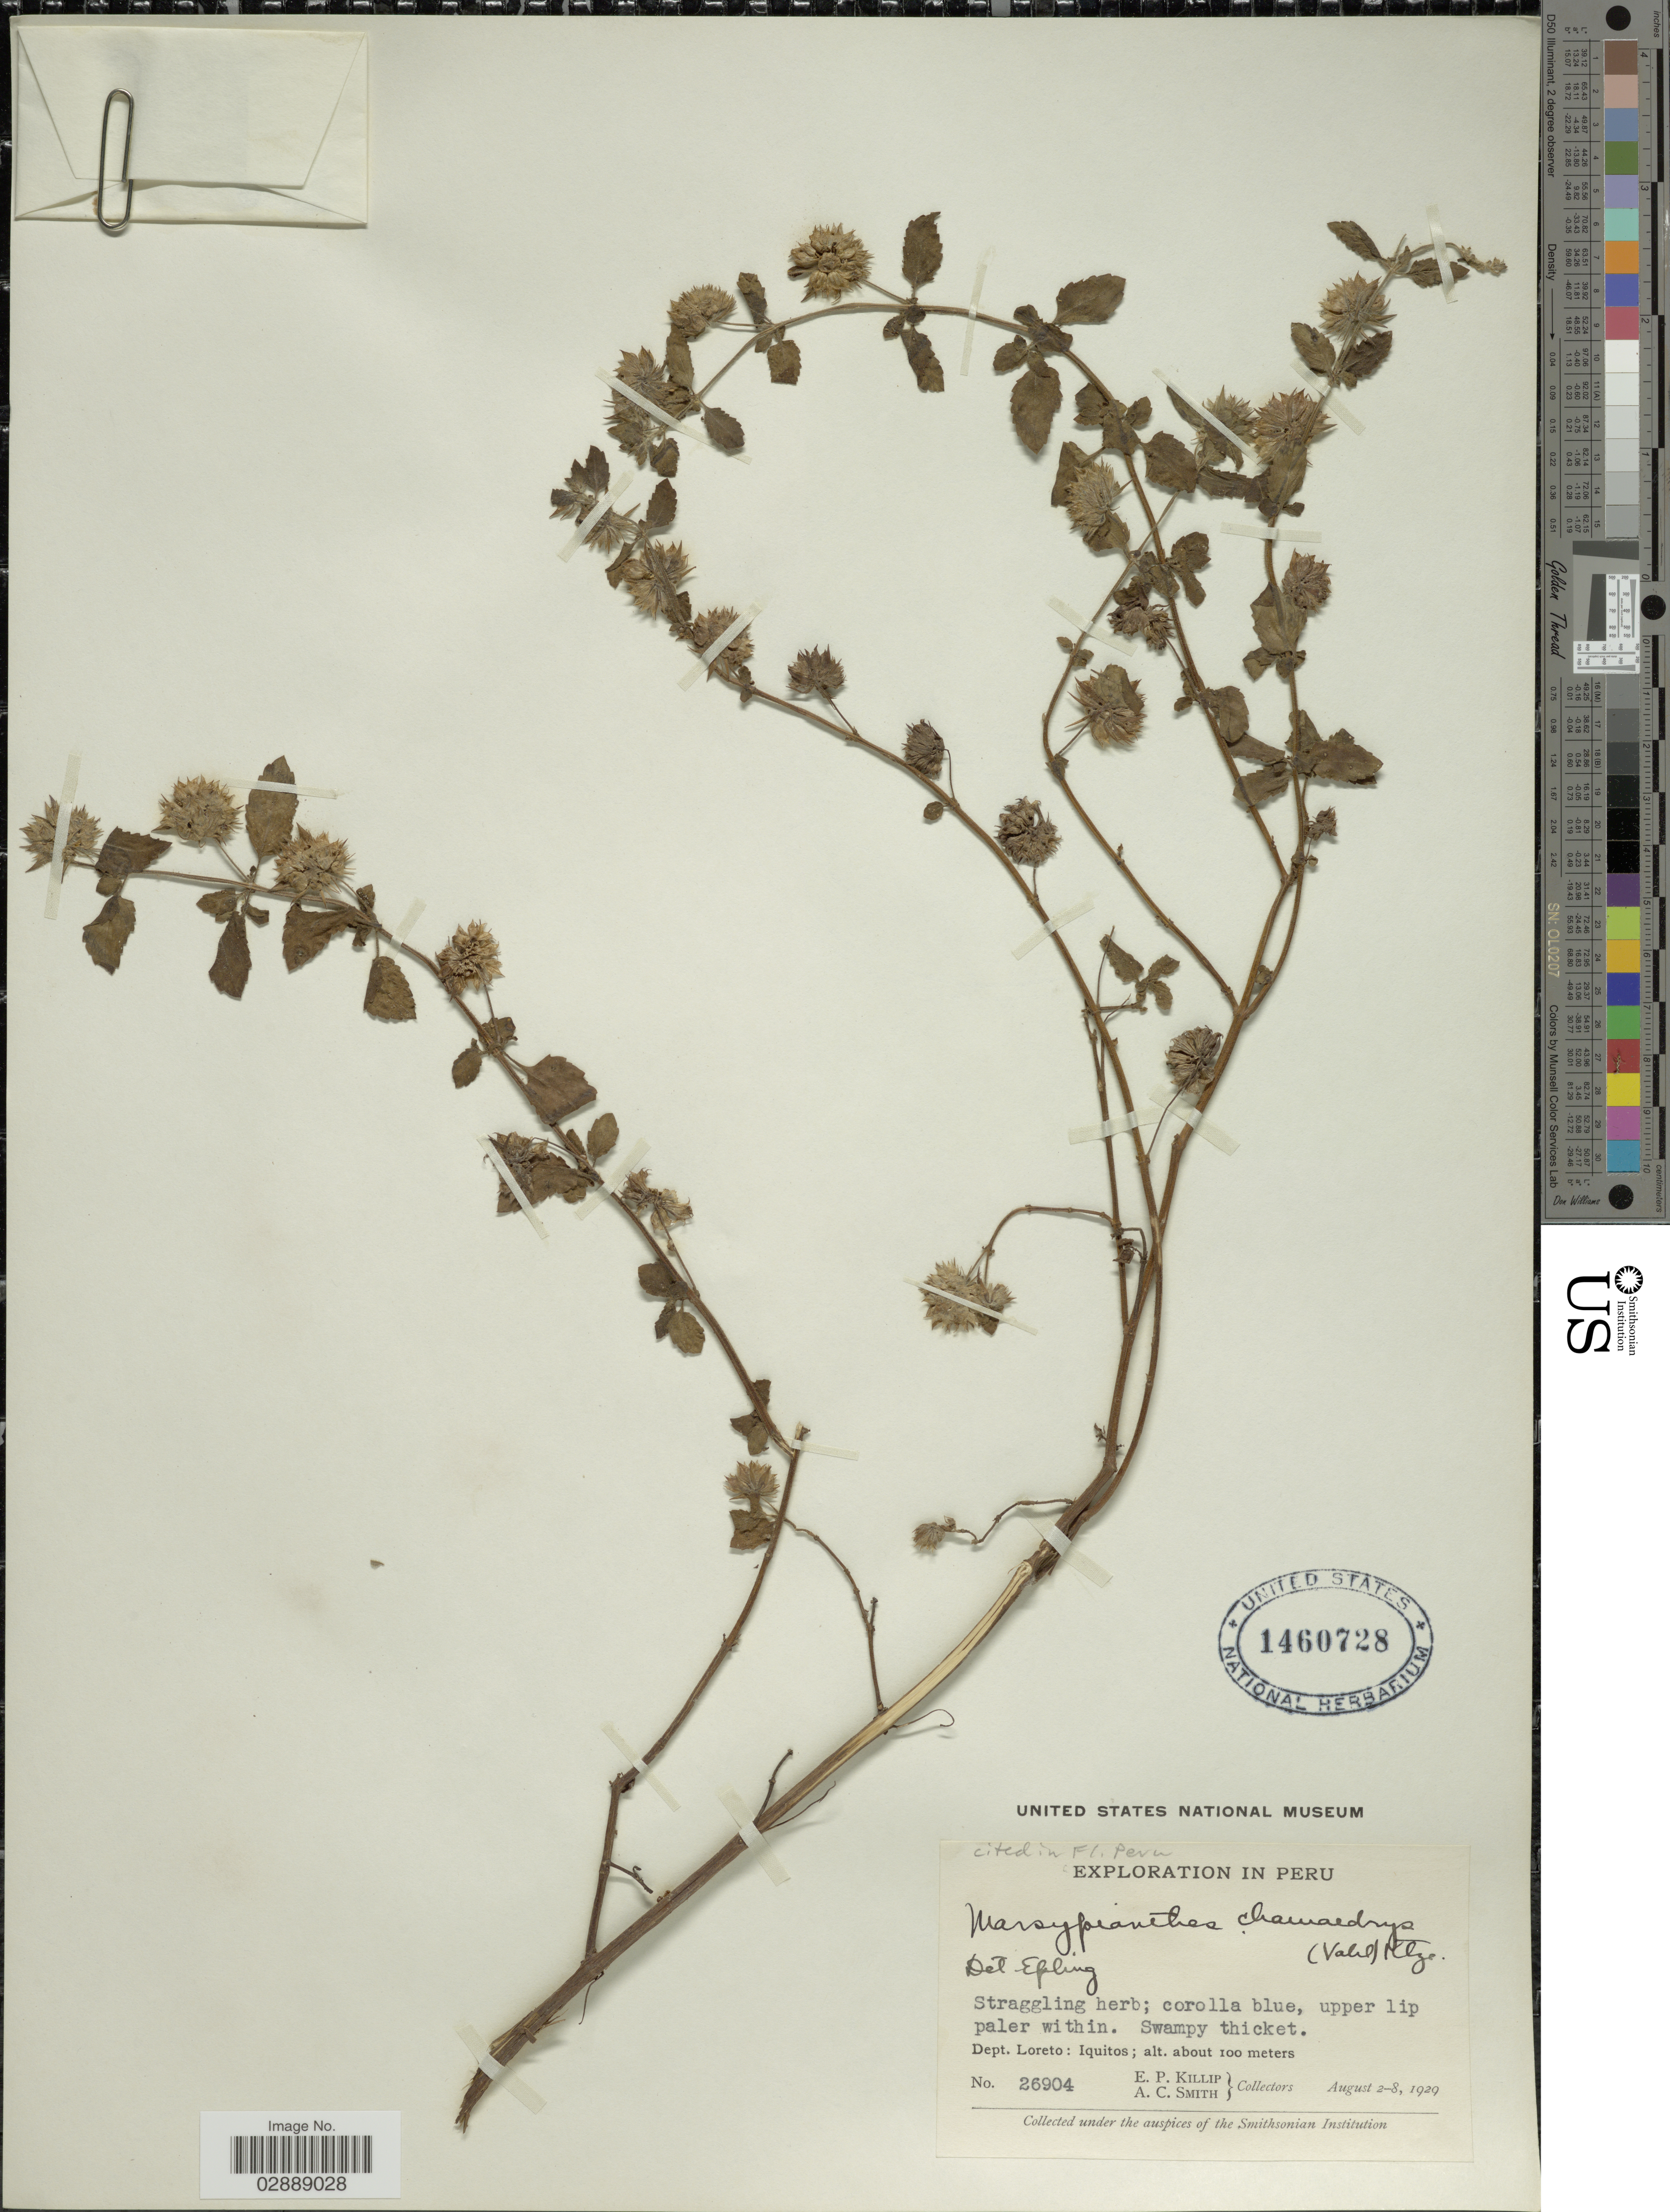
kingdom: Plantae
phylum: Tracheophyta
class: Magnoliopsida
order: Lamiales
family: Lamiaceae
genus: Marsypianthes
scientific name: Marsypianthes chamaedrys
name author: (Vahl) Kuntze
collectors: E. P. Killip & A. C. Smith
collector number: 26904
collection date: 1929-08-02/1929-08-08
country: Peru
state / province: Loreto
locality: Dept. Loreto: Iquitos.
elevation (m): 100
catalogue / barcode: US 1460728